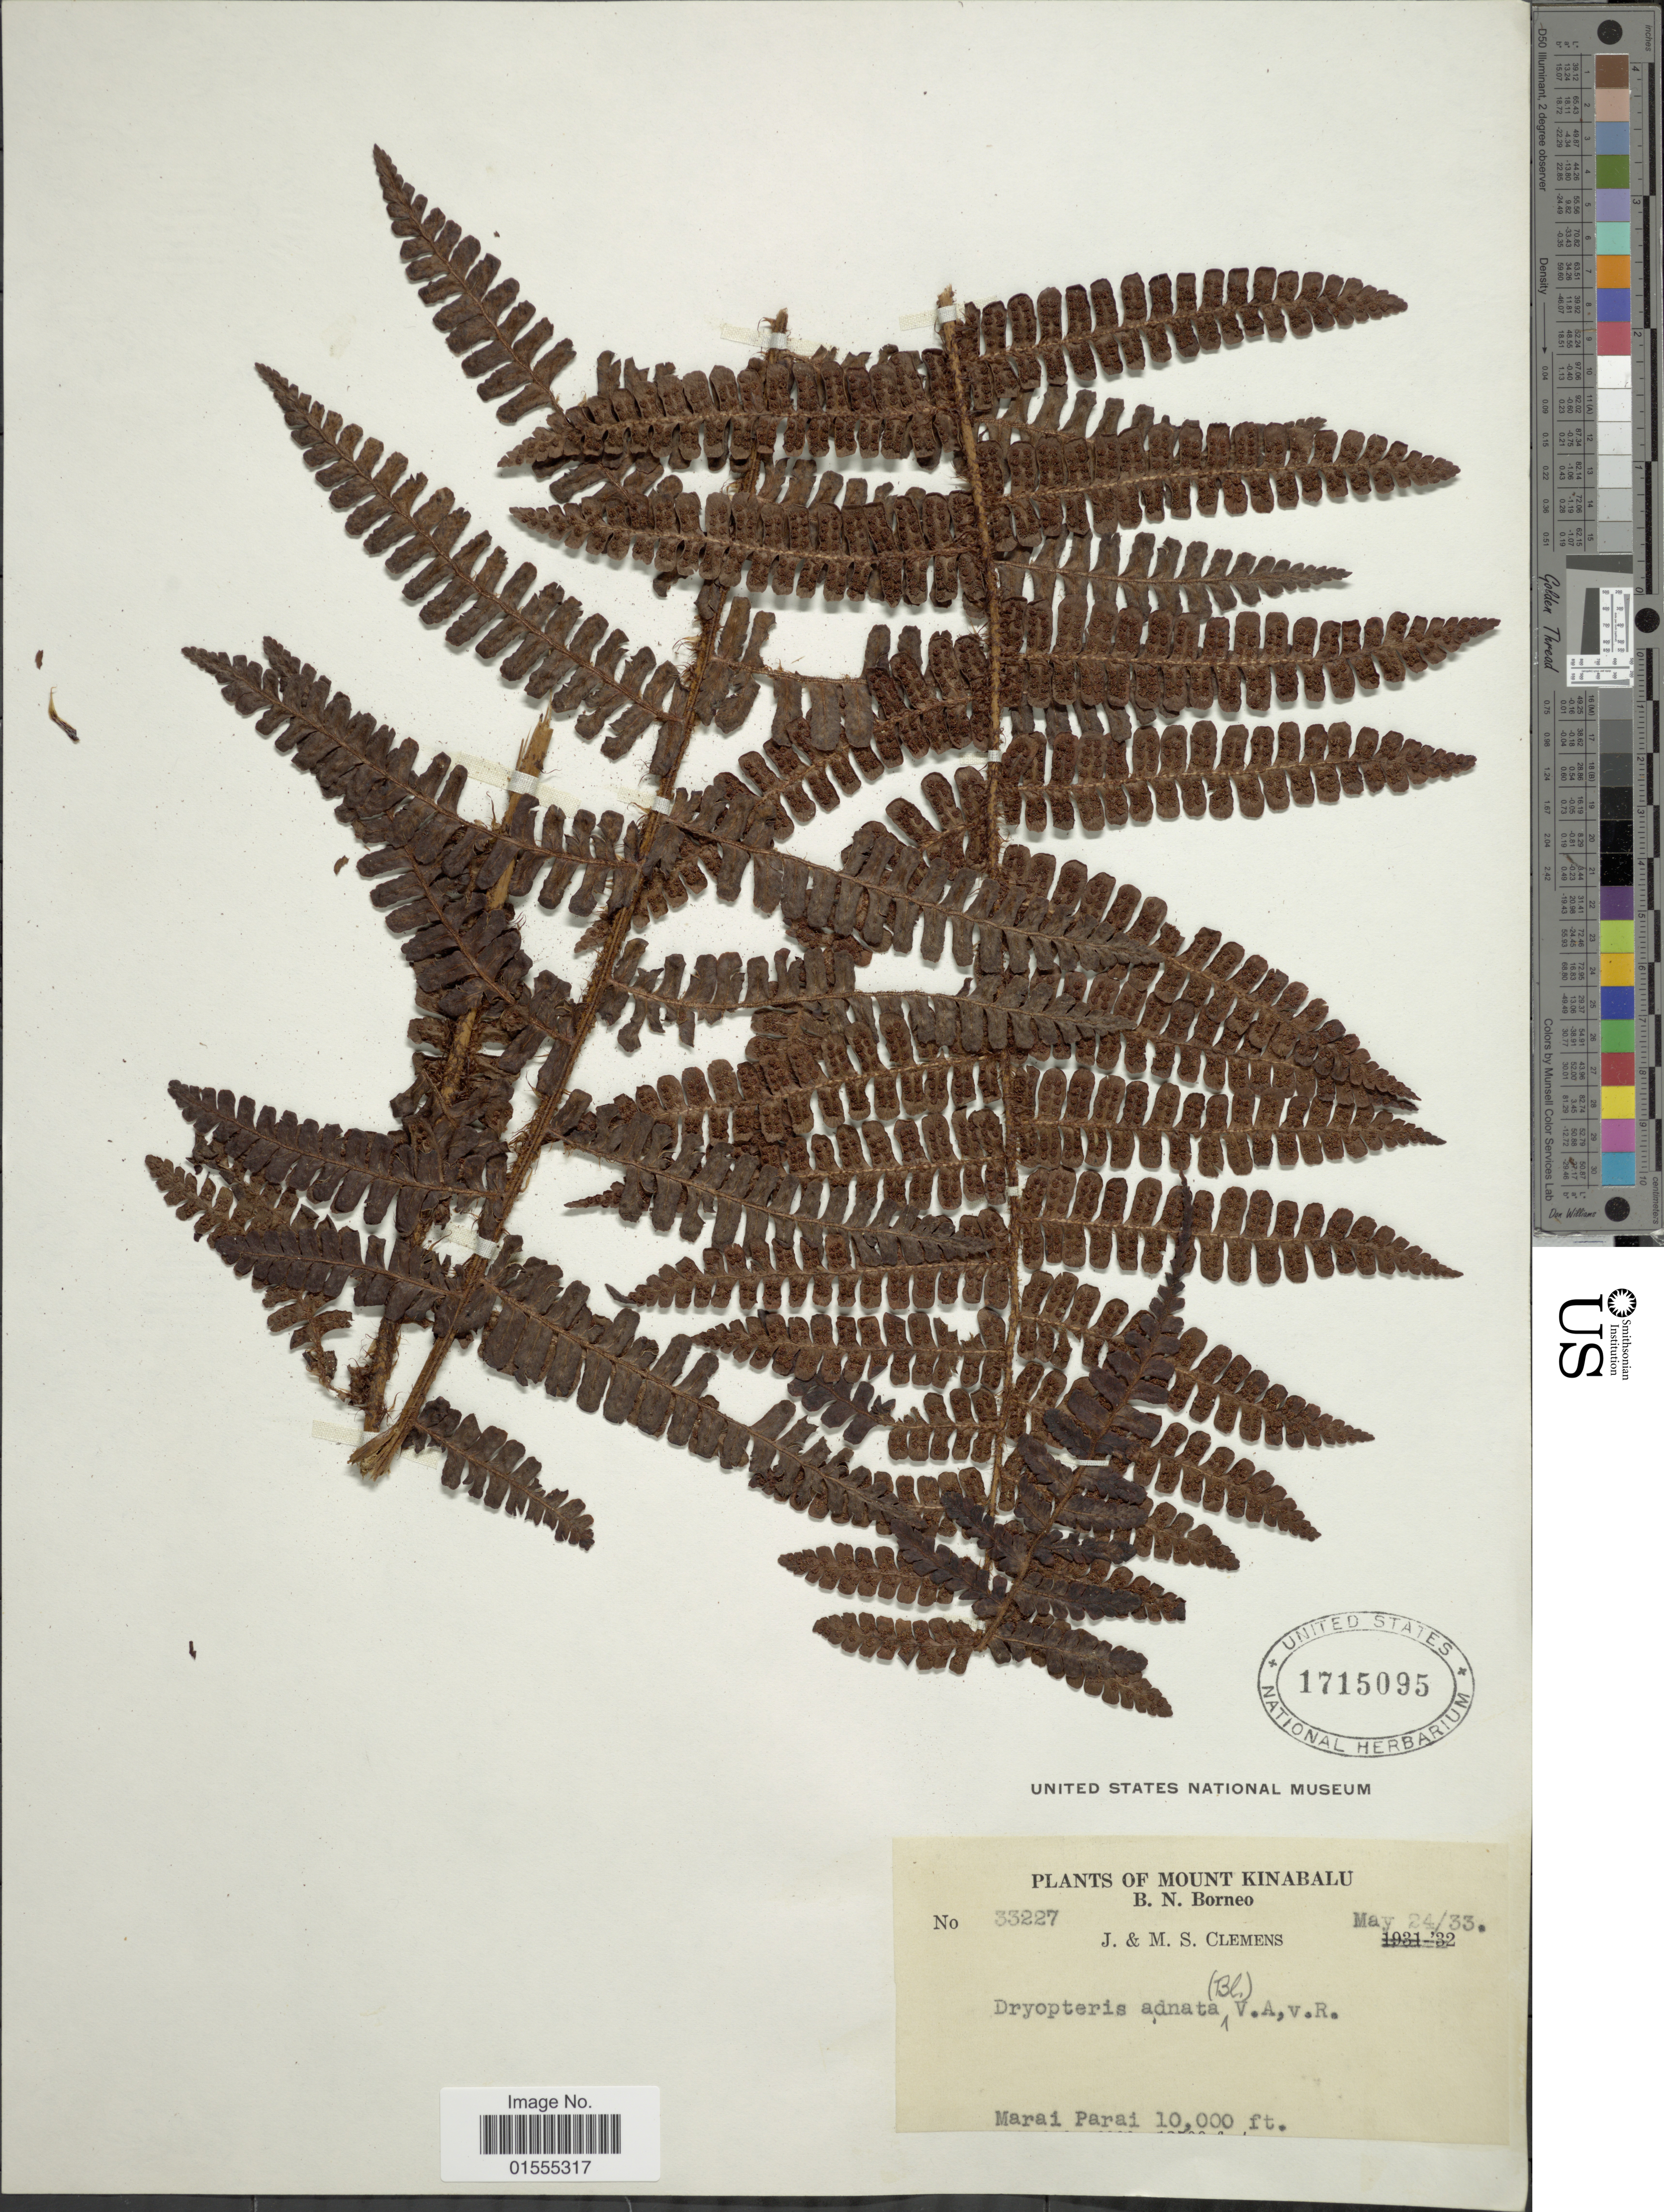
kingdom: Plantae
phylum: Tracheophyta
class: Polypodiopsida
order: Polypodiales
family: Dryopteridaceae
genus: Dryopteris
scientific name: Dryopteris adnata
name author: (Blume) Alderw.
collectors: J. Clemens & M. S. Clemens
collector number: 33227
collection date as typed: Transcribed d/m/y: 24/5/33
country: Malaysia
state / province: Sabah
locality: Mount Kinanbalu, B.N. Borneo, Marai Parai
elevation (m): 3048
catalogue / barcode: US 1715095